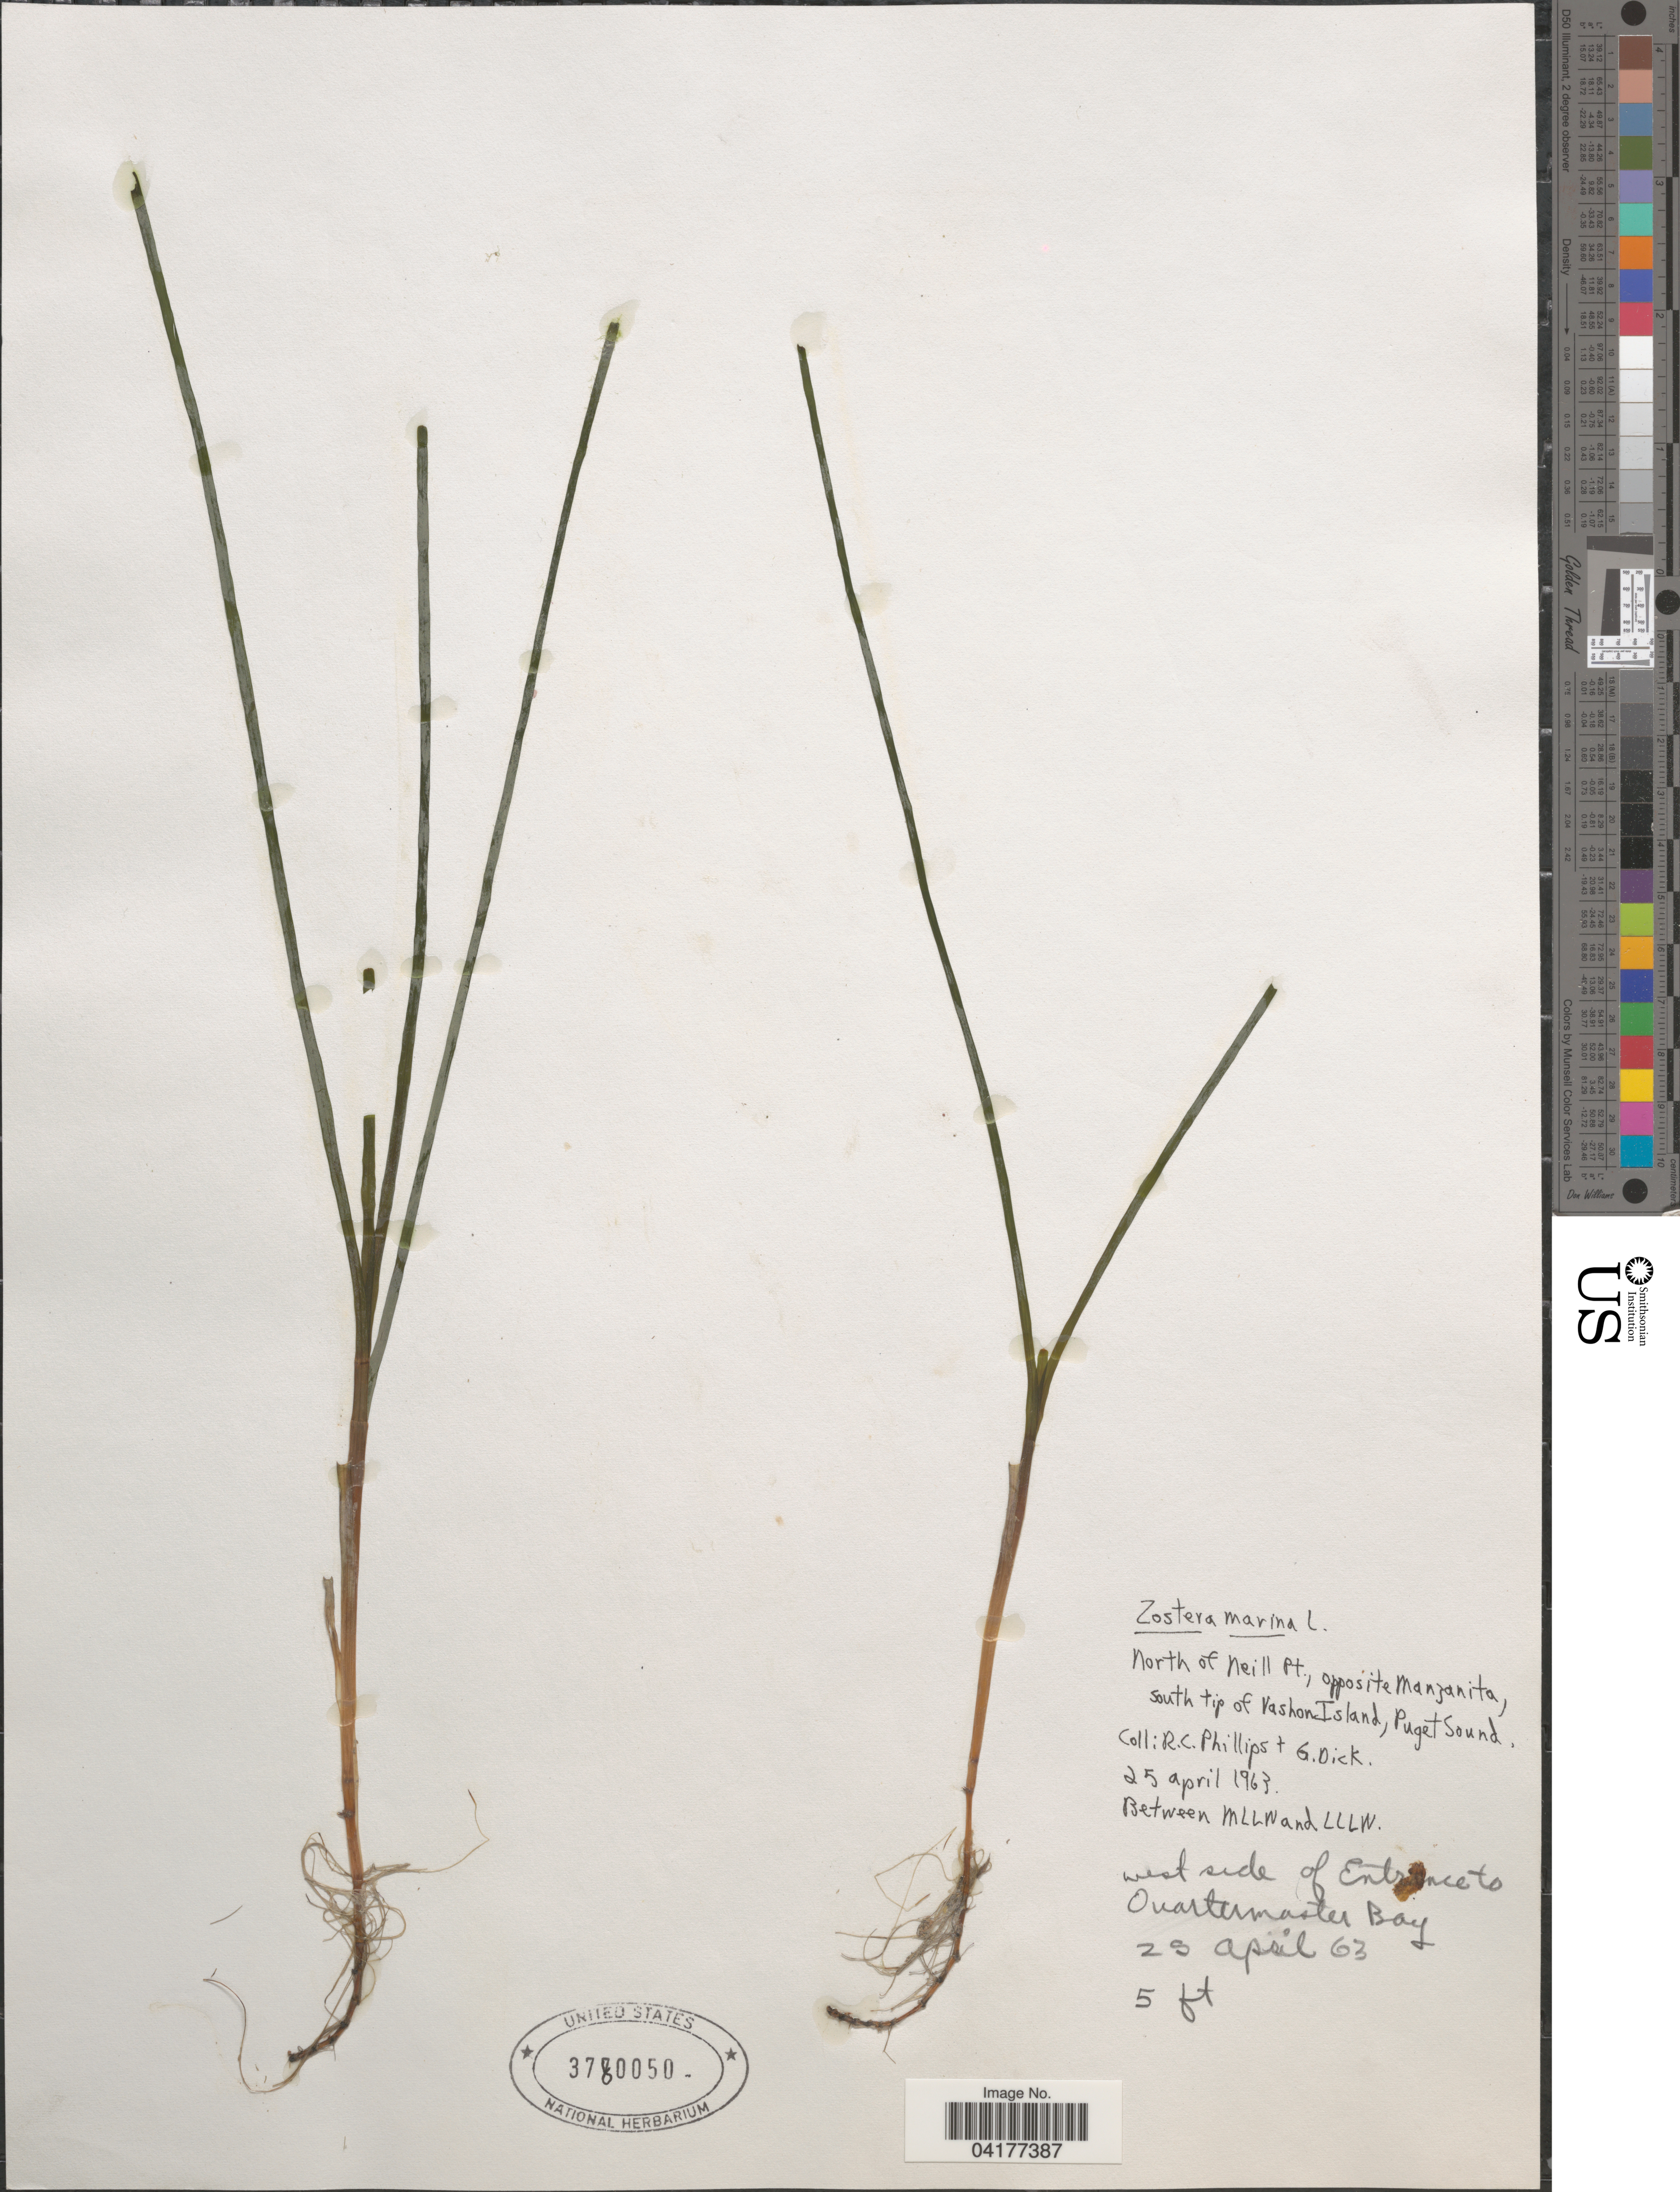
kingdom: Plantae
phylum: Tracheophyta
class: Liliopsida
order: Alismatales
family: Zosteraceae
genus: Zostera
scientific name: Zostera marina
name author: L.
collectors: R. C. Phillips & G. Dick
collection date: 1963-04-25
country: United States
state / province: Washington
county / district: King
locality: North of Neill Pt., opposite Manzanita, south tip of Vashon Island, Puget Sound. Between MLLW and LLLW. West side of Entrance to Quartermaster Bay.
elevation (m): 2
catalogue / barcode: US 3780050